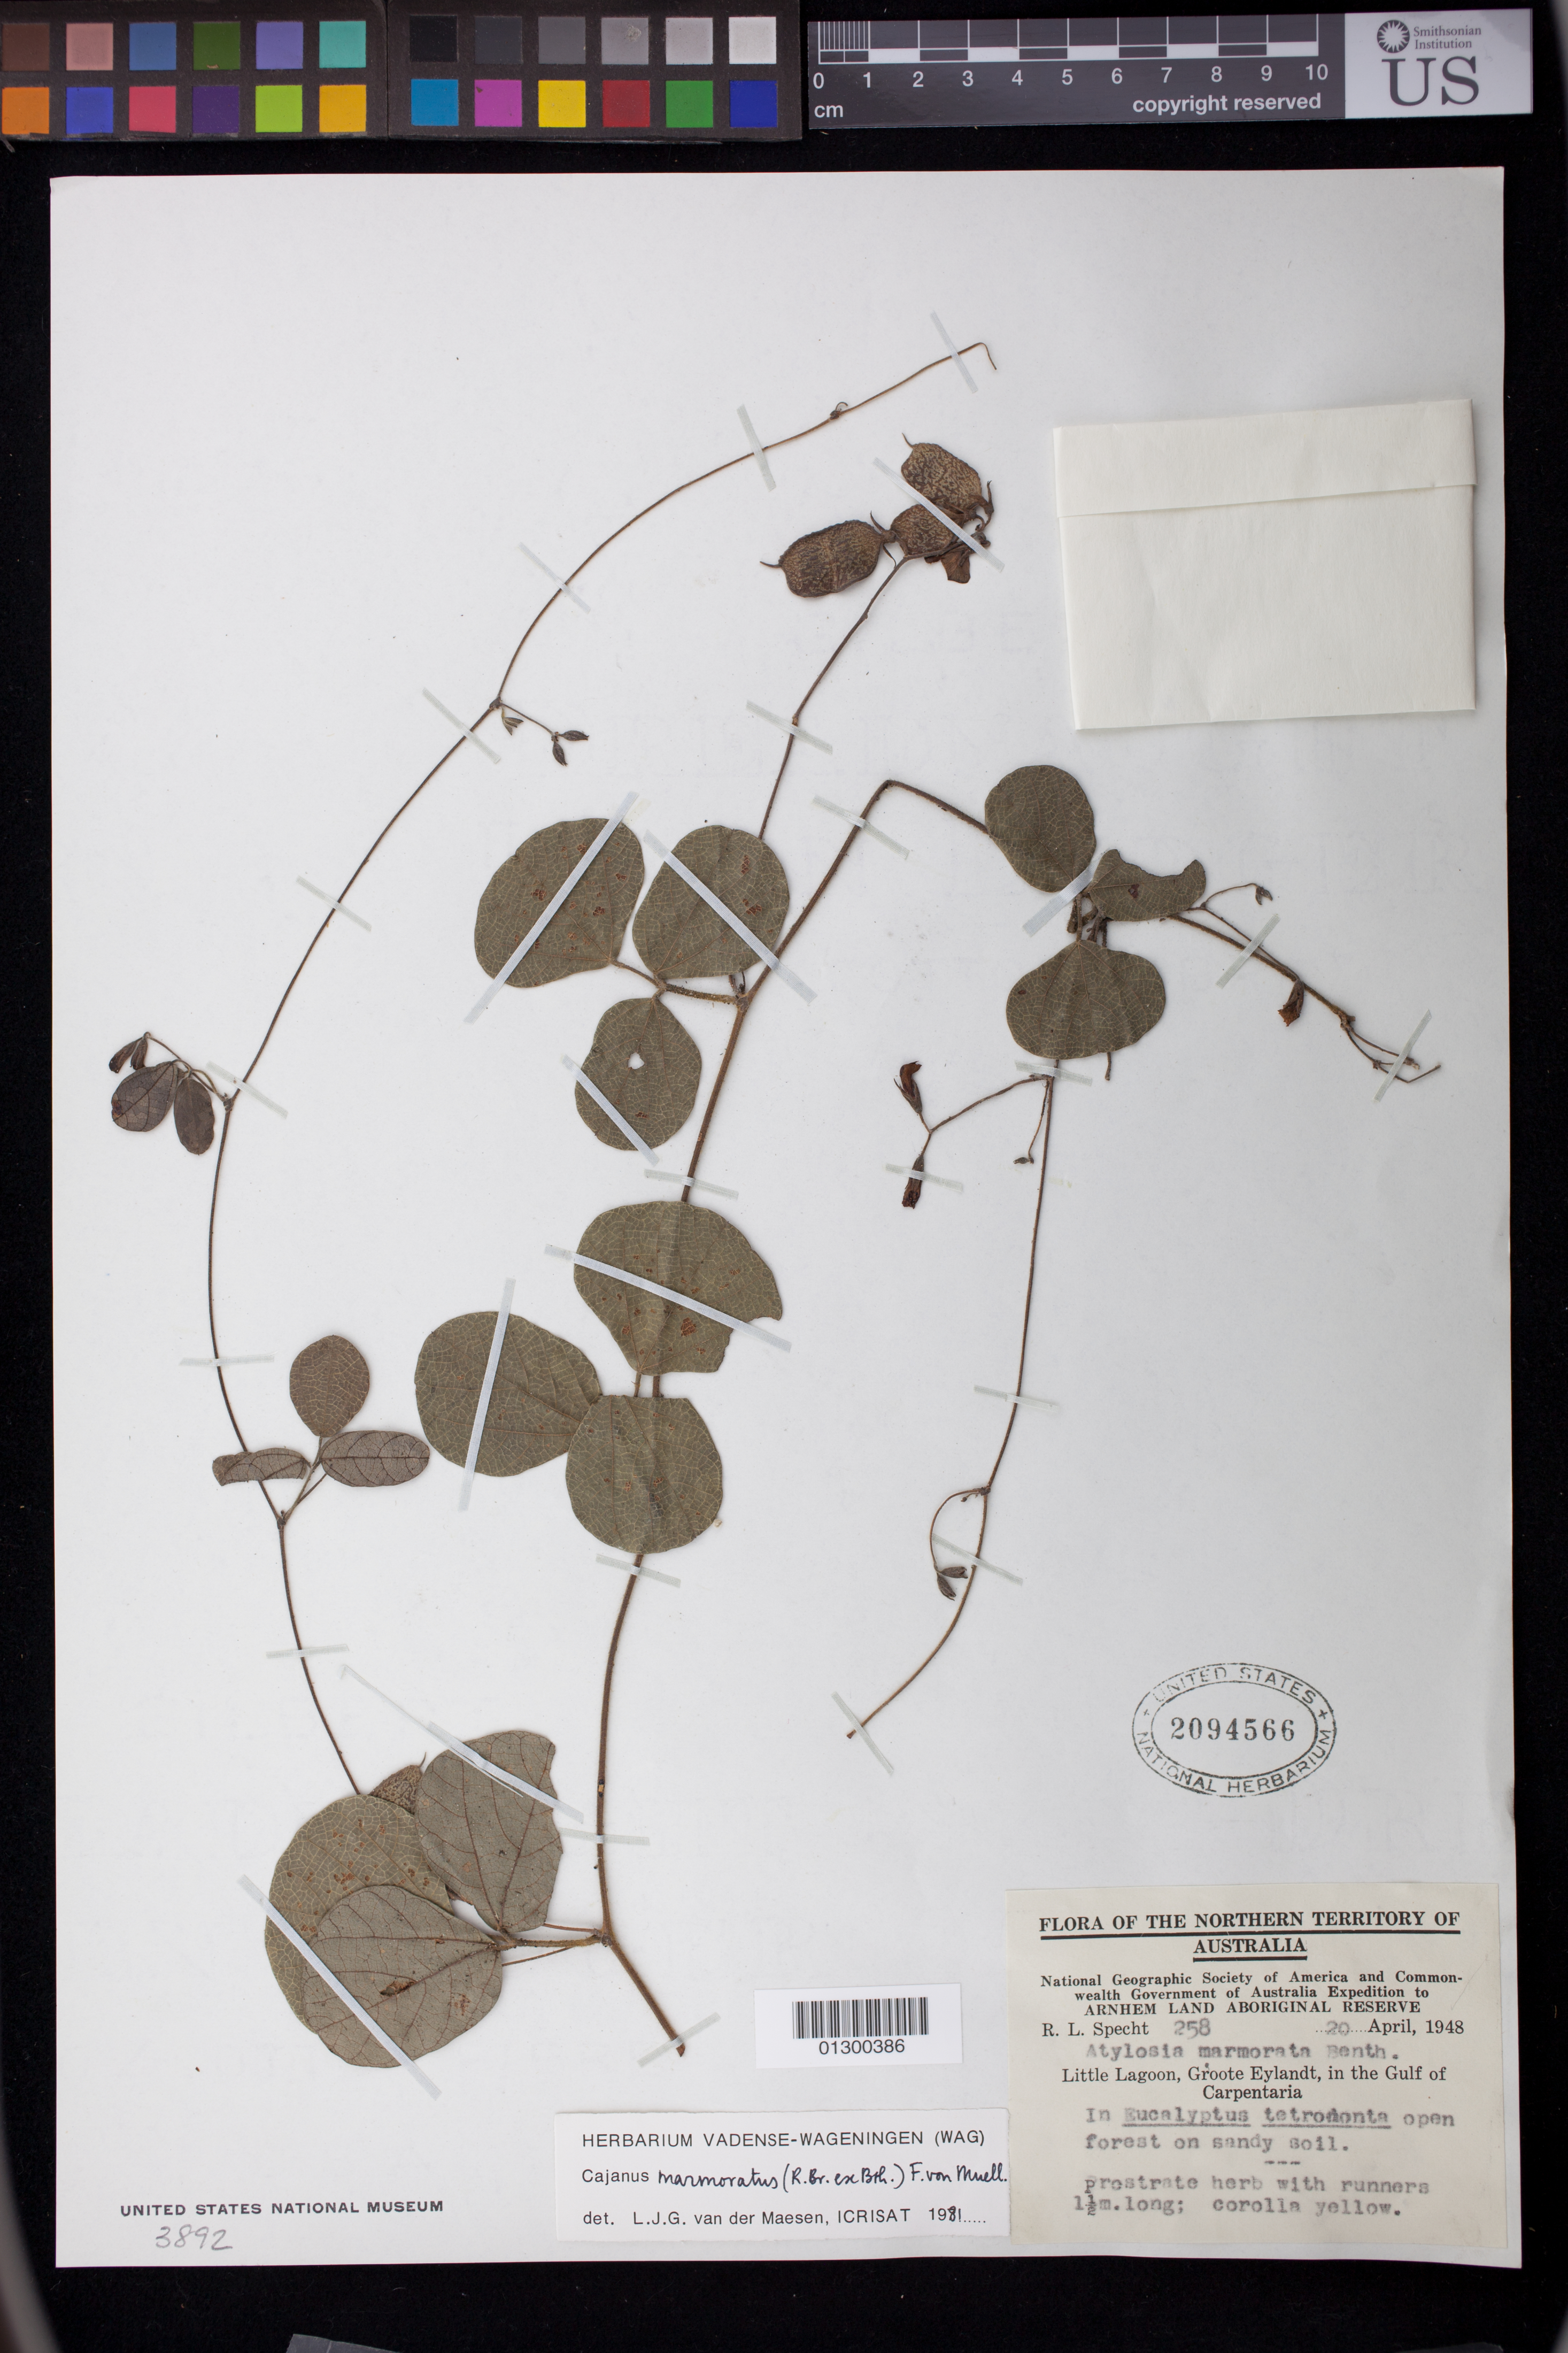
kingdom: Plantae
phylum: Tracheophyta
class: Magnoliopsida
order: Fabales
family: Fabaceae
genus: Cajanus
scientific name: Cajanus marmoratus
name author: (Benth.) F. Muell.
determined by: Van Der Maesen, L. J. G., (WAG), Wageningen University (Netherlands)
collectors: R. L. Specht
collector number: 258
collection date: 1948-04-20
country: Australia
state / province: Northern Territory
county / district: East Arnhem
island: Groote Eylandt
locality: Little Lagoon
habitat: In Eucalyptus tetrodonta open forest on sandy soil.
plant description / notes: Prostrate herb with runners 1.5 m. long; corolla yellow.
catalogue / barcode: US 2094566